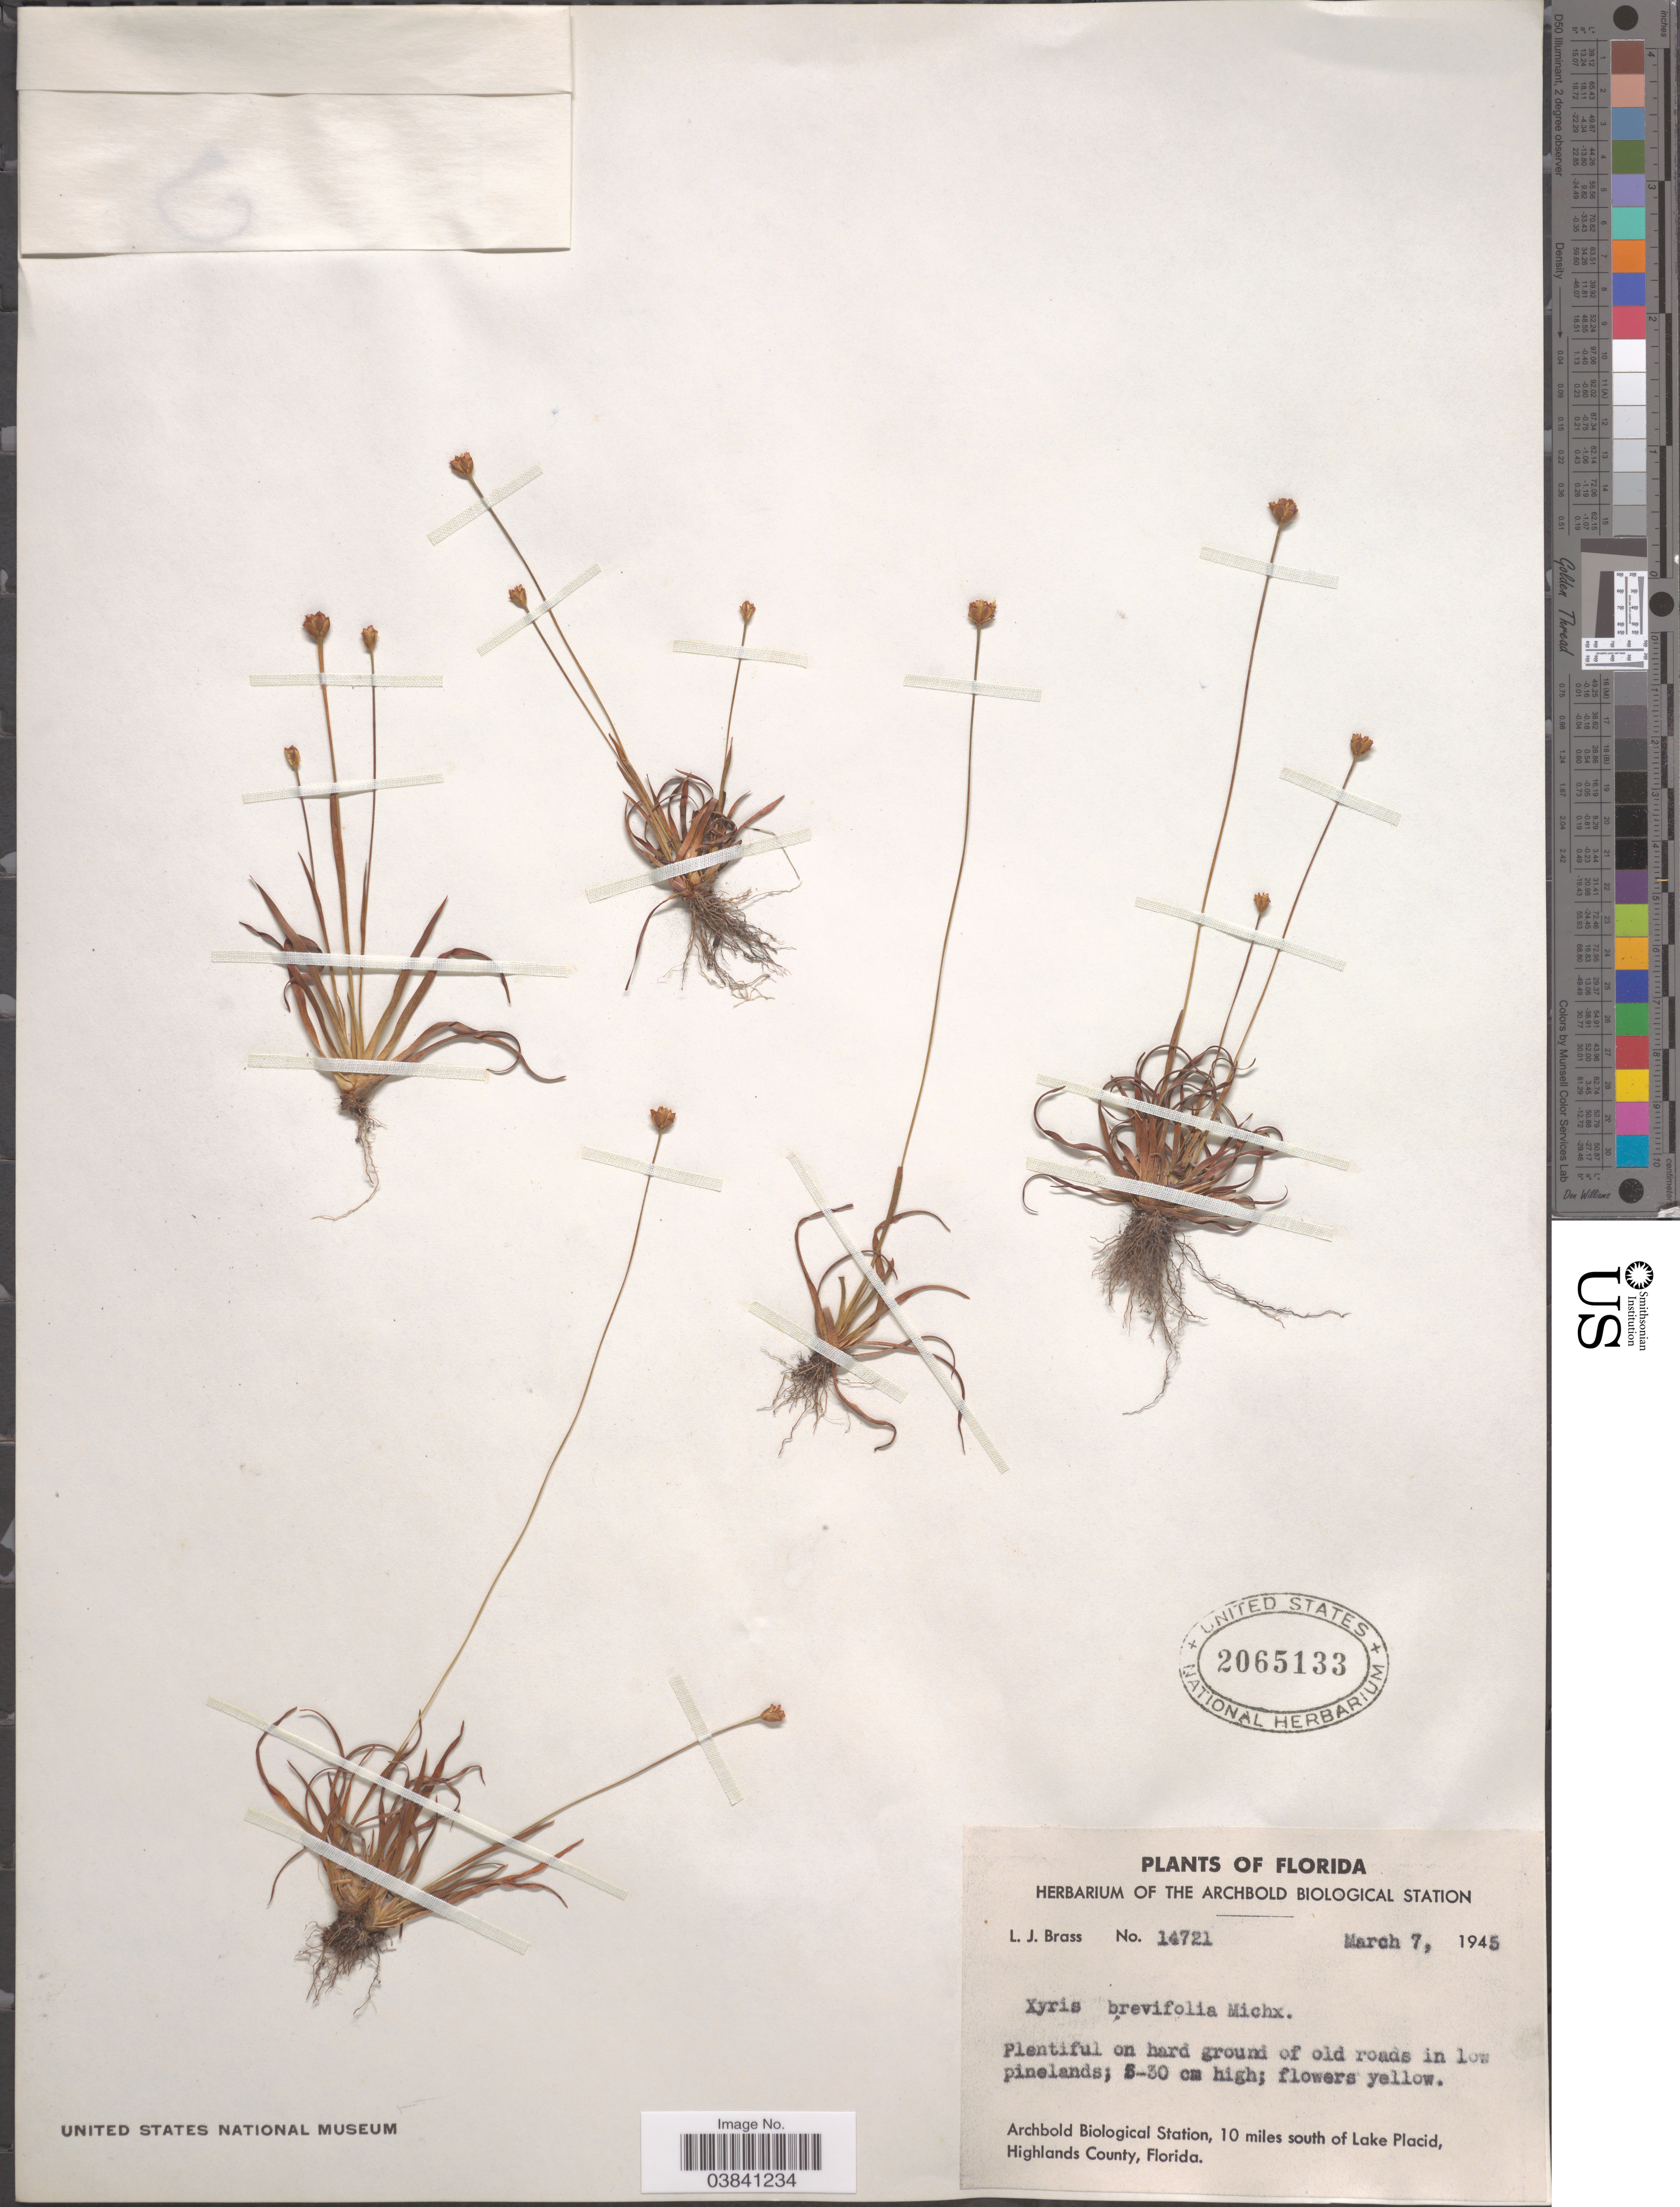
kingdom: Plantae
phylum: Tracheophyta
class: Liliopsida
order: Poales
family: Xyridaceae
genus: Xyris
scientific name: Xyris brevifolia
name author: Michx.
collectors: L. J. Brass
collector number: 14721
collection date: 1945-03-07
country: United States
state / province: Florida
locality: Archbold Biological Station, 10 miles south of Lake Placid, Highlands County.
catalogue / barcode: US 2065133